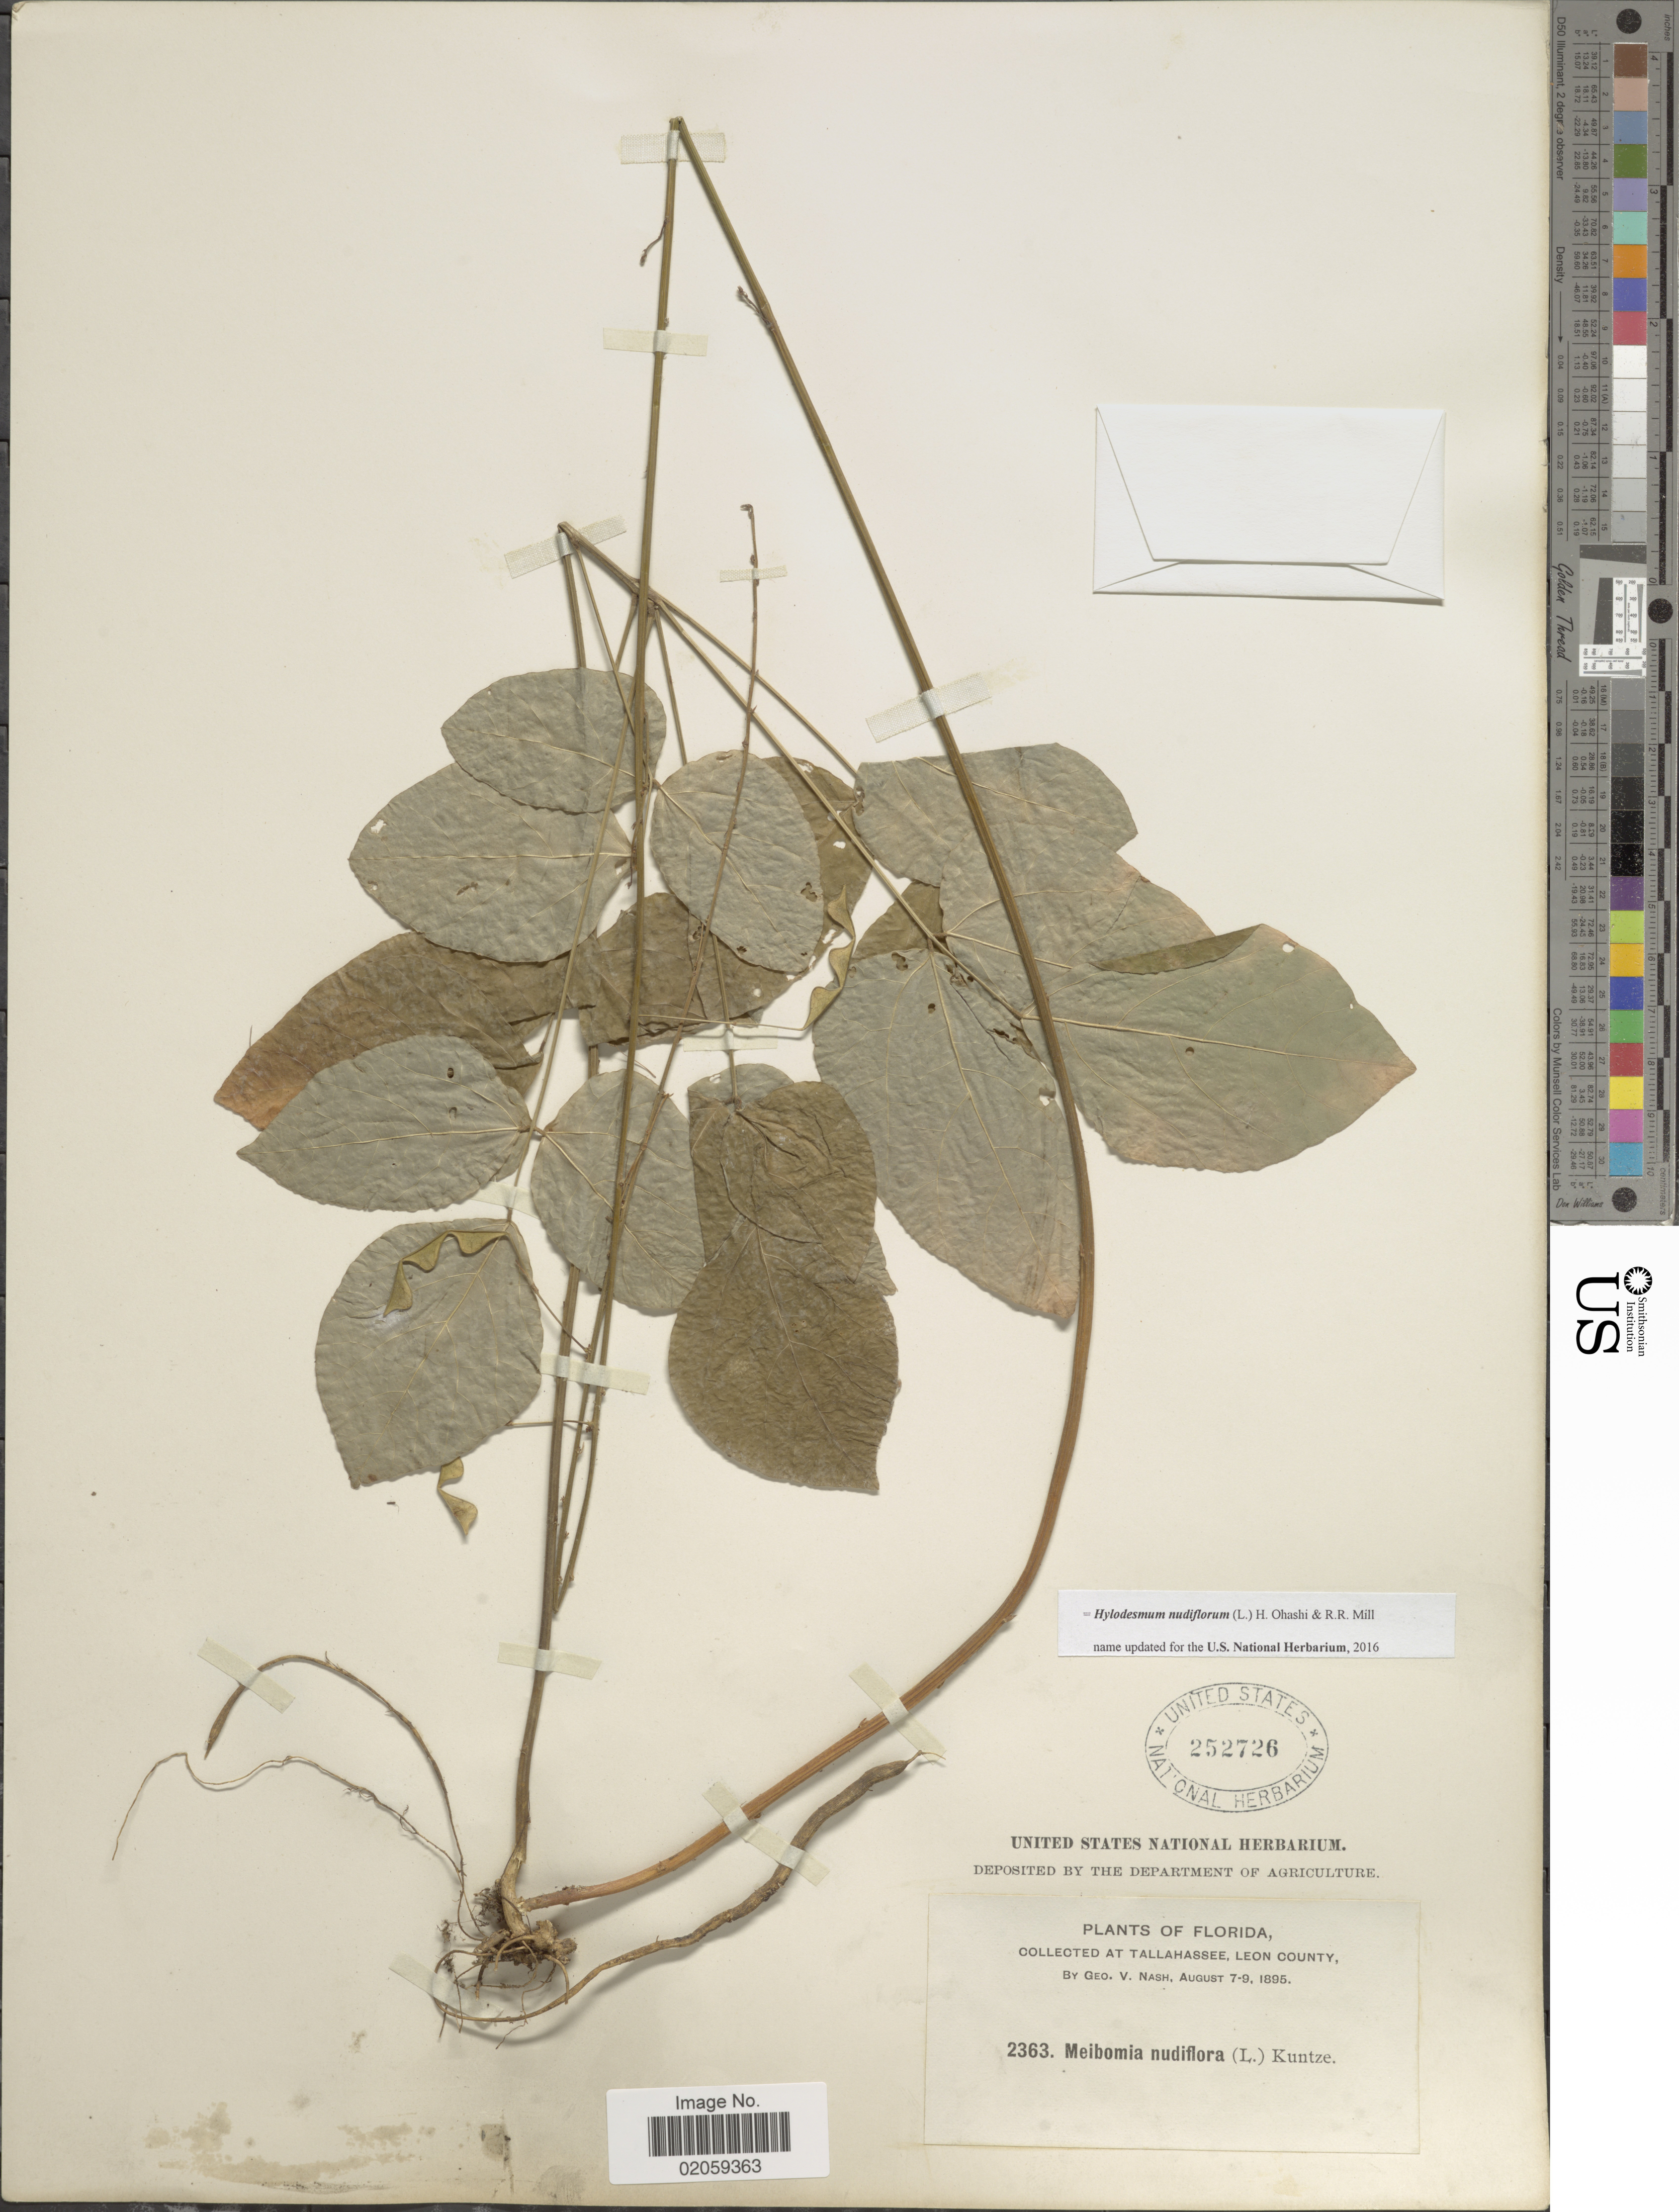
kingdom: Plantae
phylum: Tracheophyta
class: Magnoliopsida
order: Fabales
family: Fabaceae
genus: Hylodesmum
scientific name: Hylodesmum nudiflorum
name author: (L.) H. Ohashi & R.R. Mill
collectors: G. V. Nash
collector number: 2363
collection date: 1895-08-07/1895-08-09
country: United States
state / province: Florida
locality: Tallahassee, Leon County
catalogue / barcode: US 252726